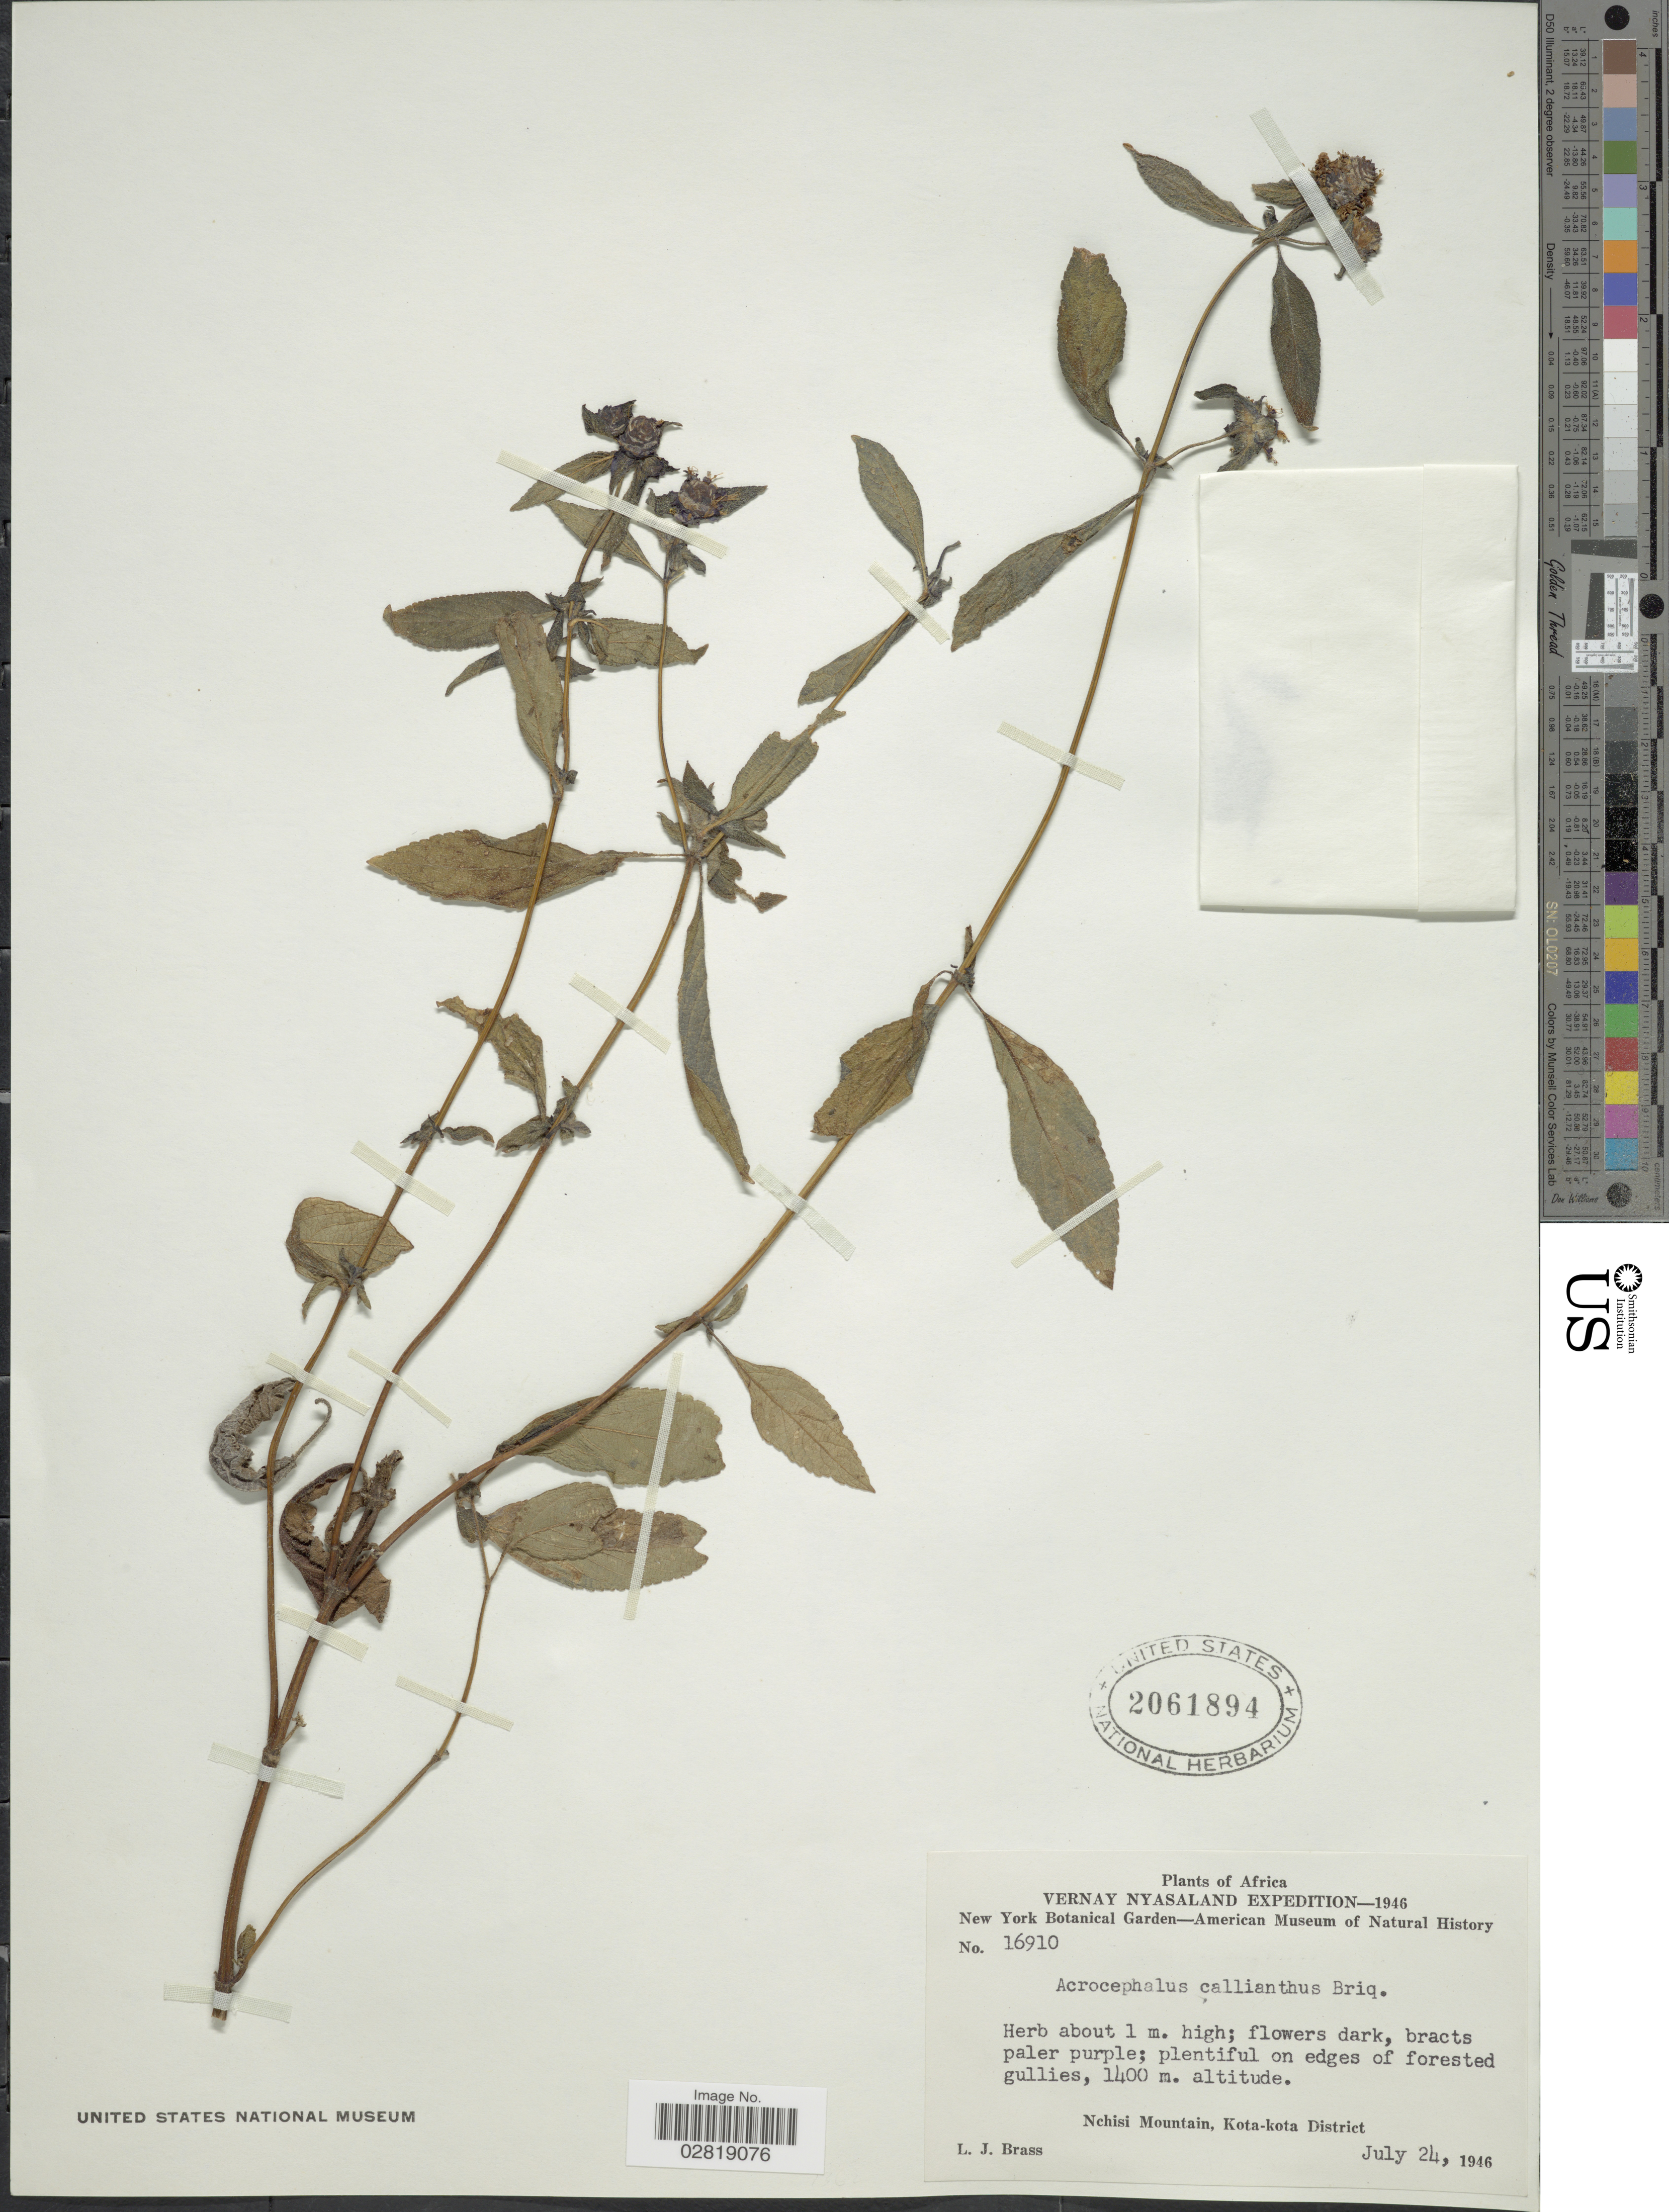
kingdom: Plantae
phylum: Tracheophyta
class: Magnoliopsida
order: Lamiales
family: Lamiaceae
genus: Haumaniastrum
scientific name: Haumaniastrum villosum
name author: (Benth.) Paton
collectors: L. J. Brass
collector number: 16910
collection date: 1946-07-24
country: Malawi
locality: Vernay Nyasaland. Nchisi Mountain, Kota-kota District.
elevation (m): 1400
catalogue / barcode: US 2061894